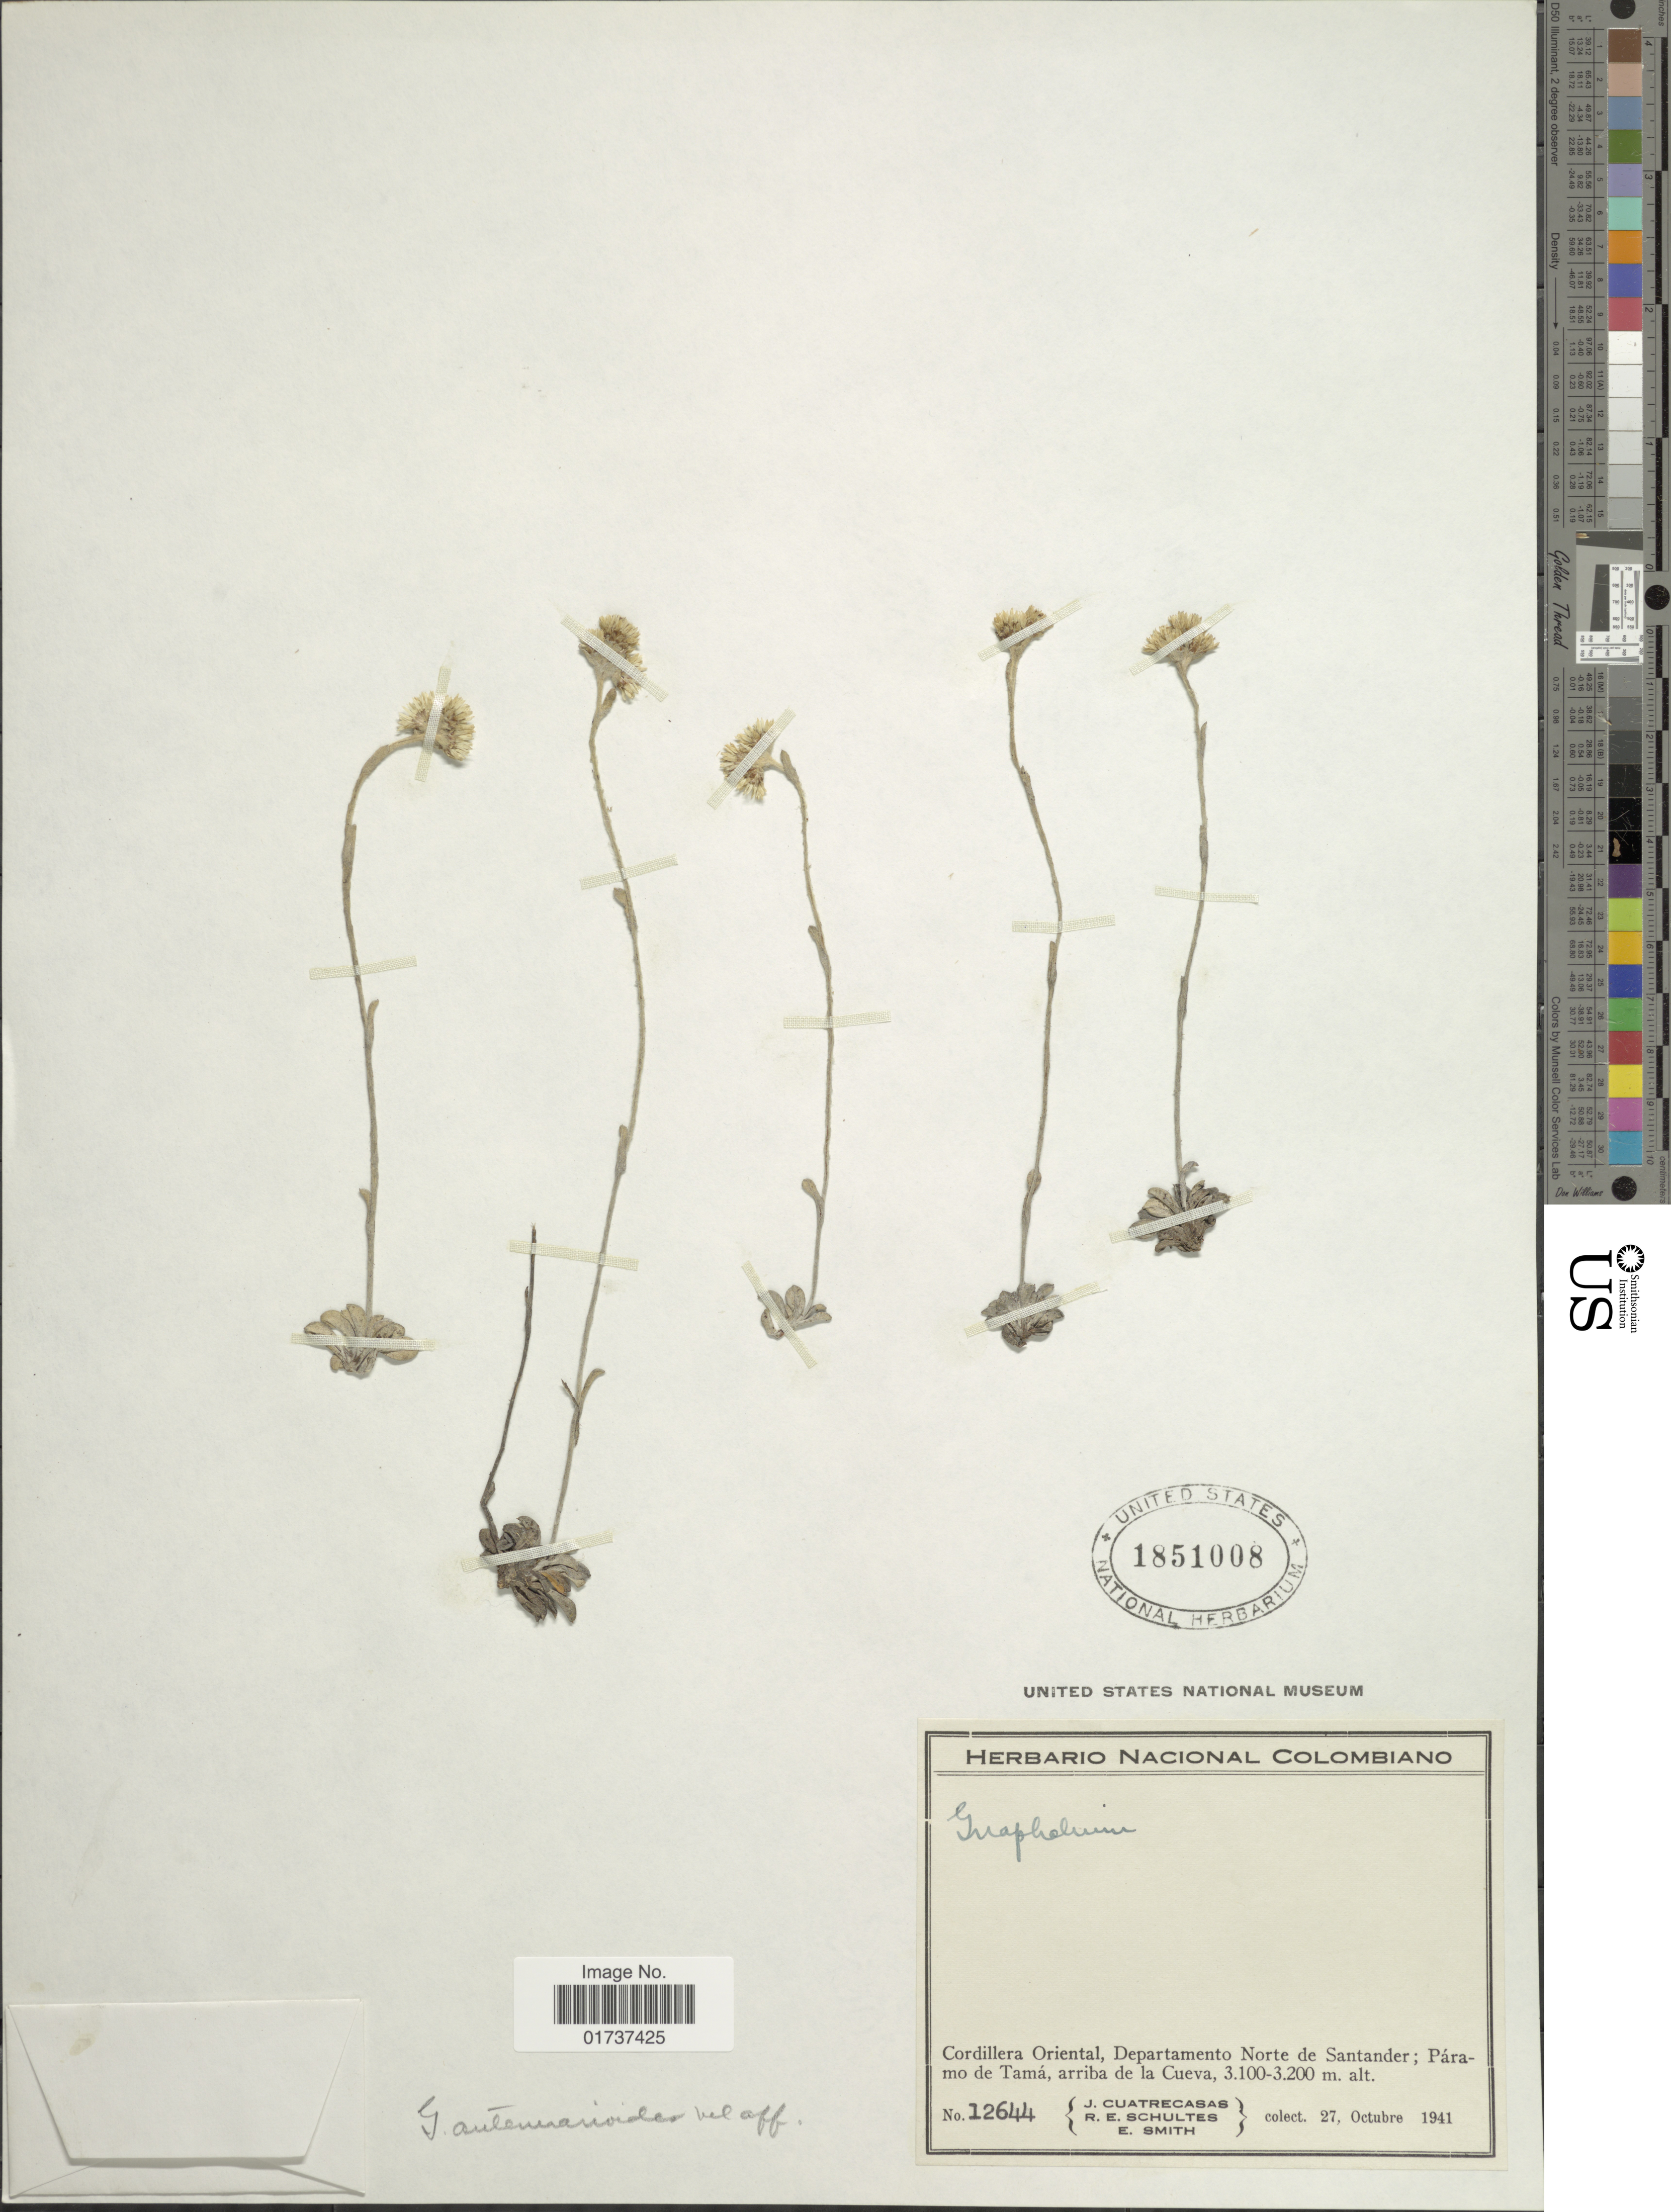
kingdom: Plantae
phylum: Tracheophyta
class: Magnoliopsida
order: Asterales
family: Asteraceae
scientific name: Orognaphalon paramorum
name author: (S.F. Blake) G.L. Nesom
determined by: Nesom, Guy L.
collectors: J. Cuatrecasas, R. E. Schultes & C. E. Smith Jr.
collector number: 12644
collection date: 1941-10-27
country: Colombia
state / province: Norte de Santander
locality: Cordillera Oriental, Departamento Norte de Santander; Páramo de Tamá de la Cueva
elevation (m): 3100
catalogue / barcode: US 1851008